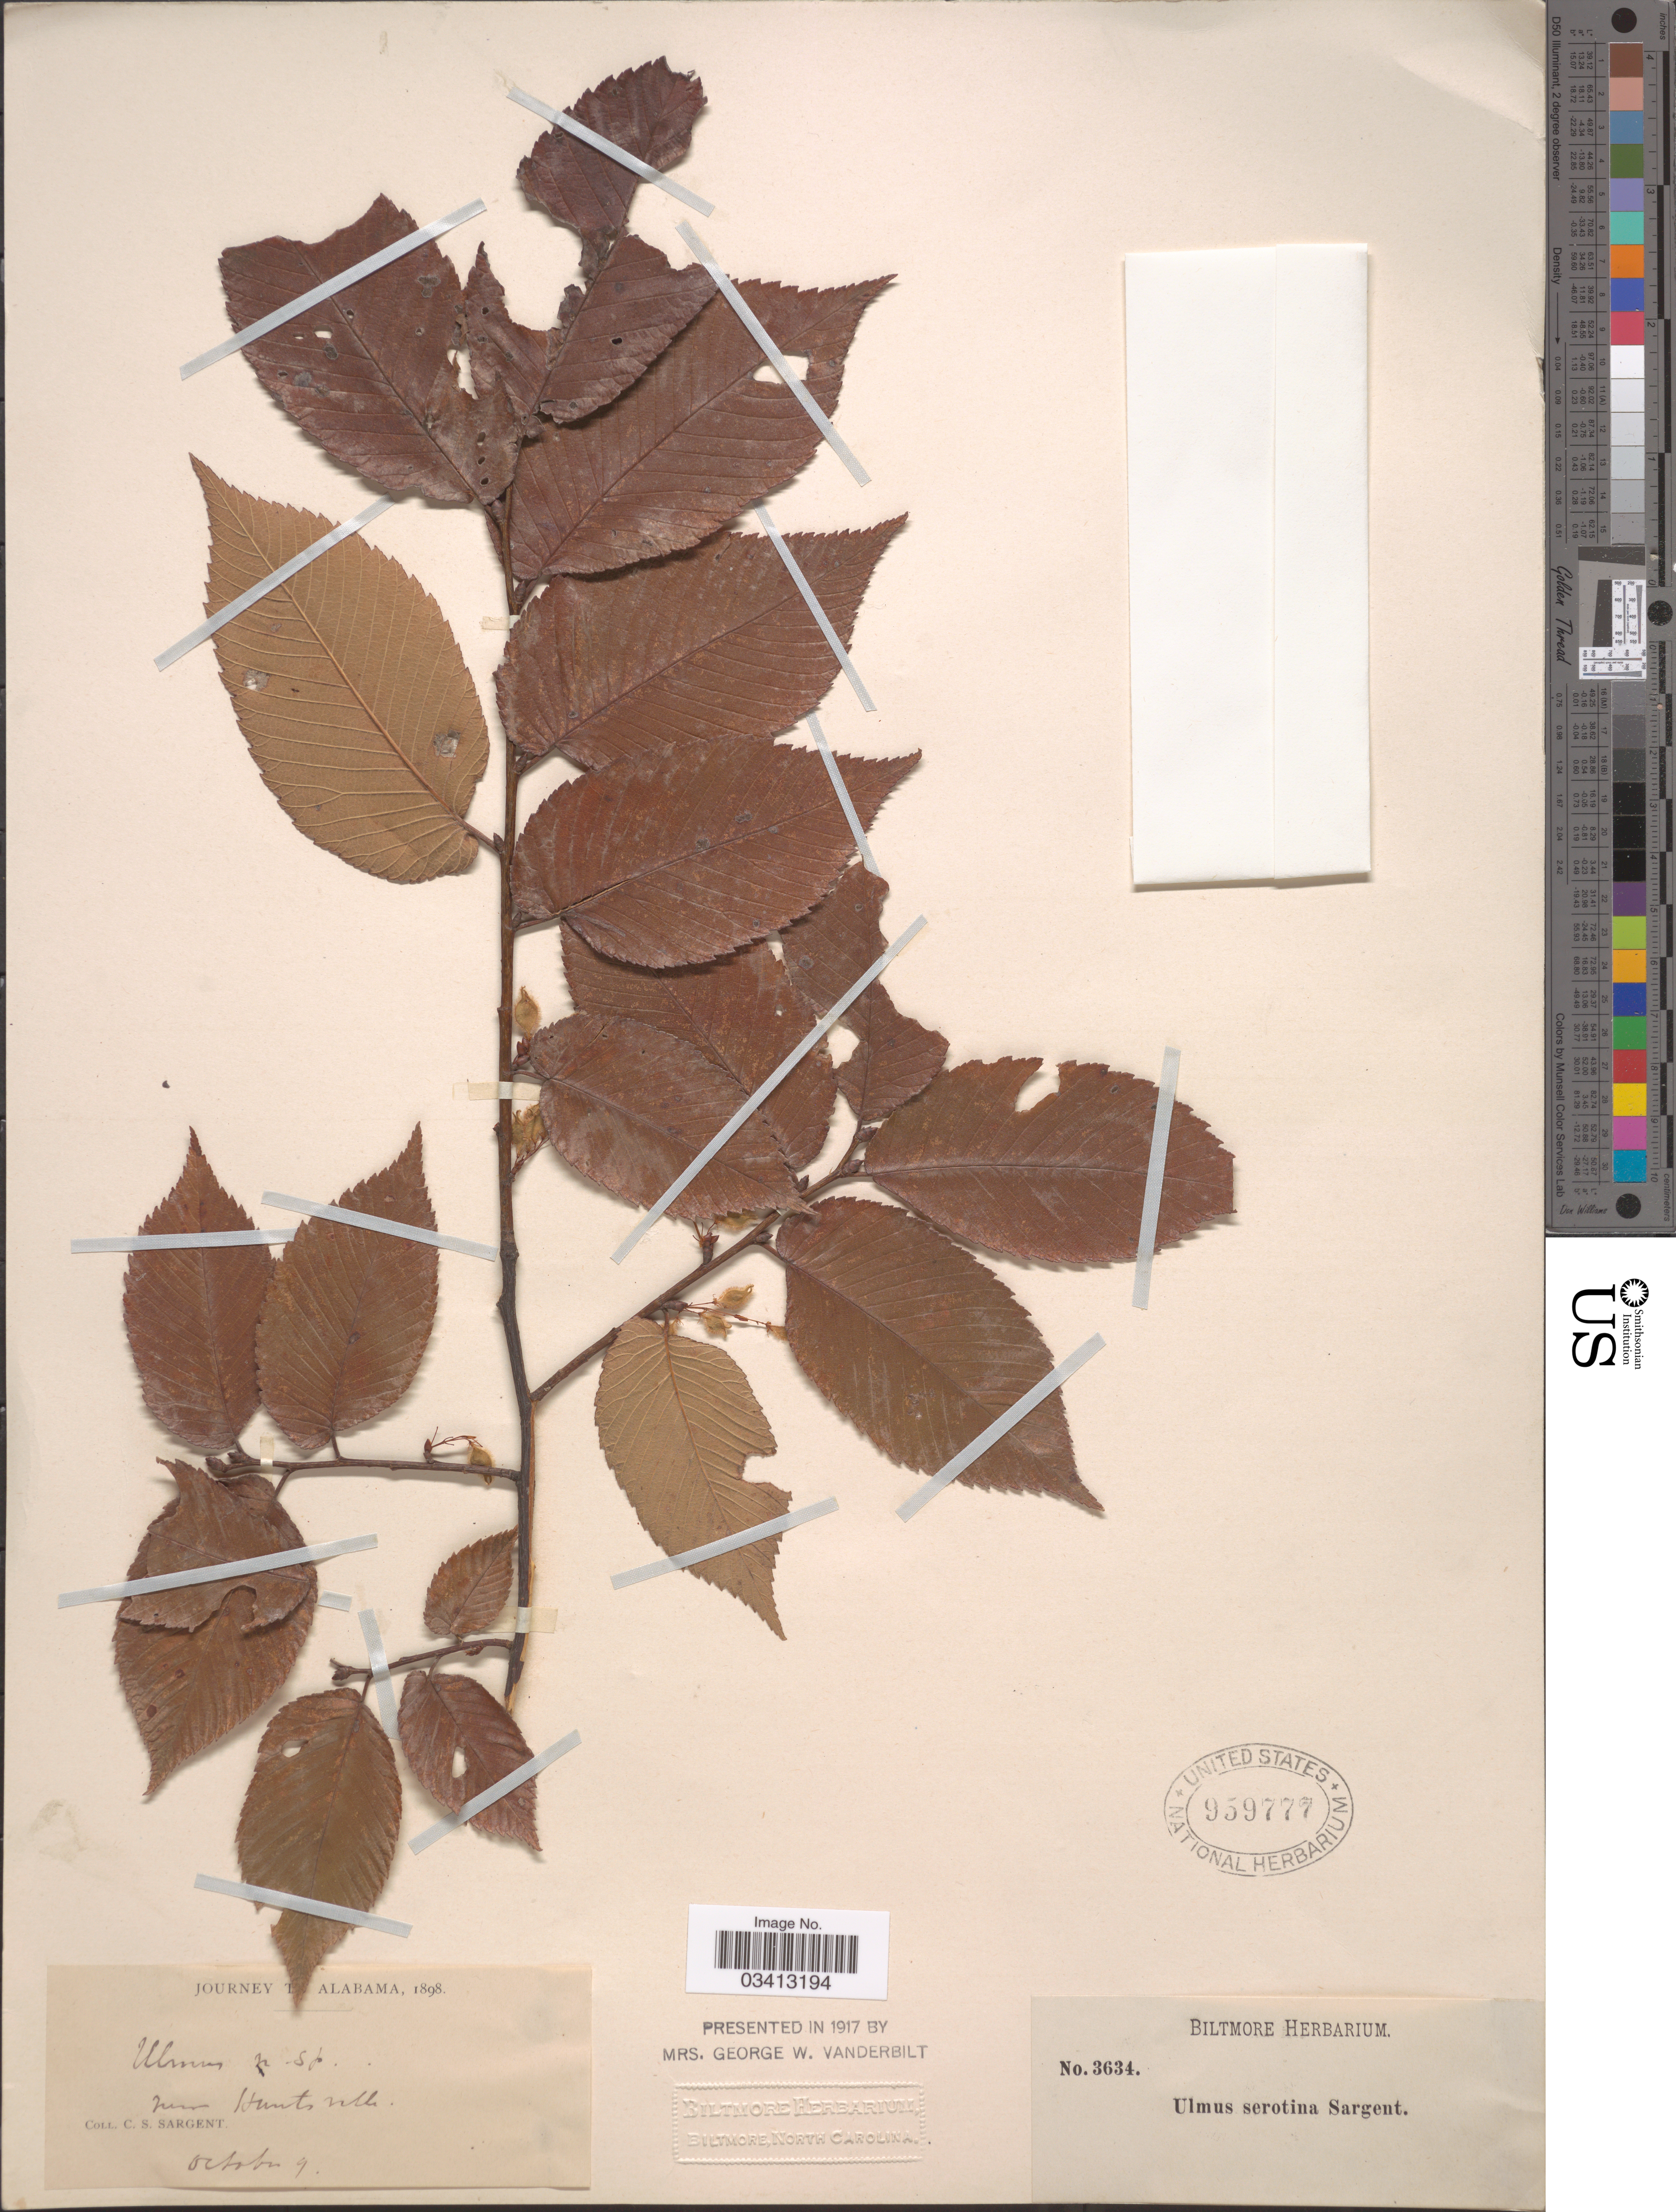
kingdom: Plantae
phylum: Tracheophyta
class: Magnoliopsida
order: Rosales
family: Ulmaceae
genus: Ulmus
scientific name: Ulmus serotina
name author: Sarg.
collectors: C. S. Sargent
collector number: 3634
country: United States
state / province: Alabama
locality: Near Huntsville.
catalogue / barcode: US 959777